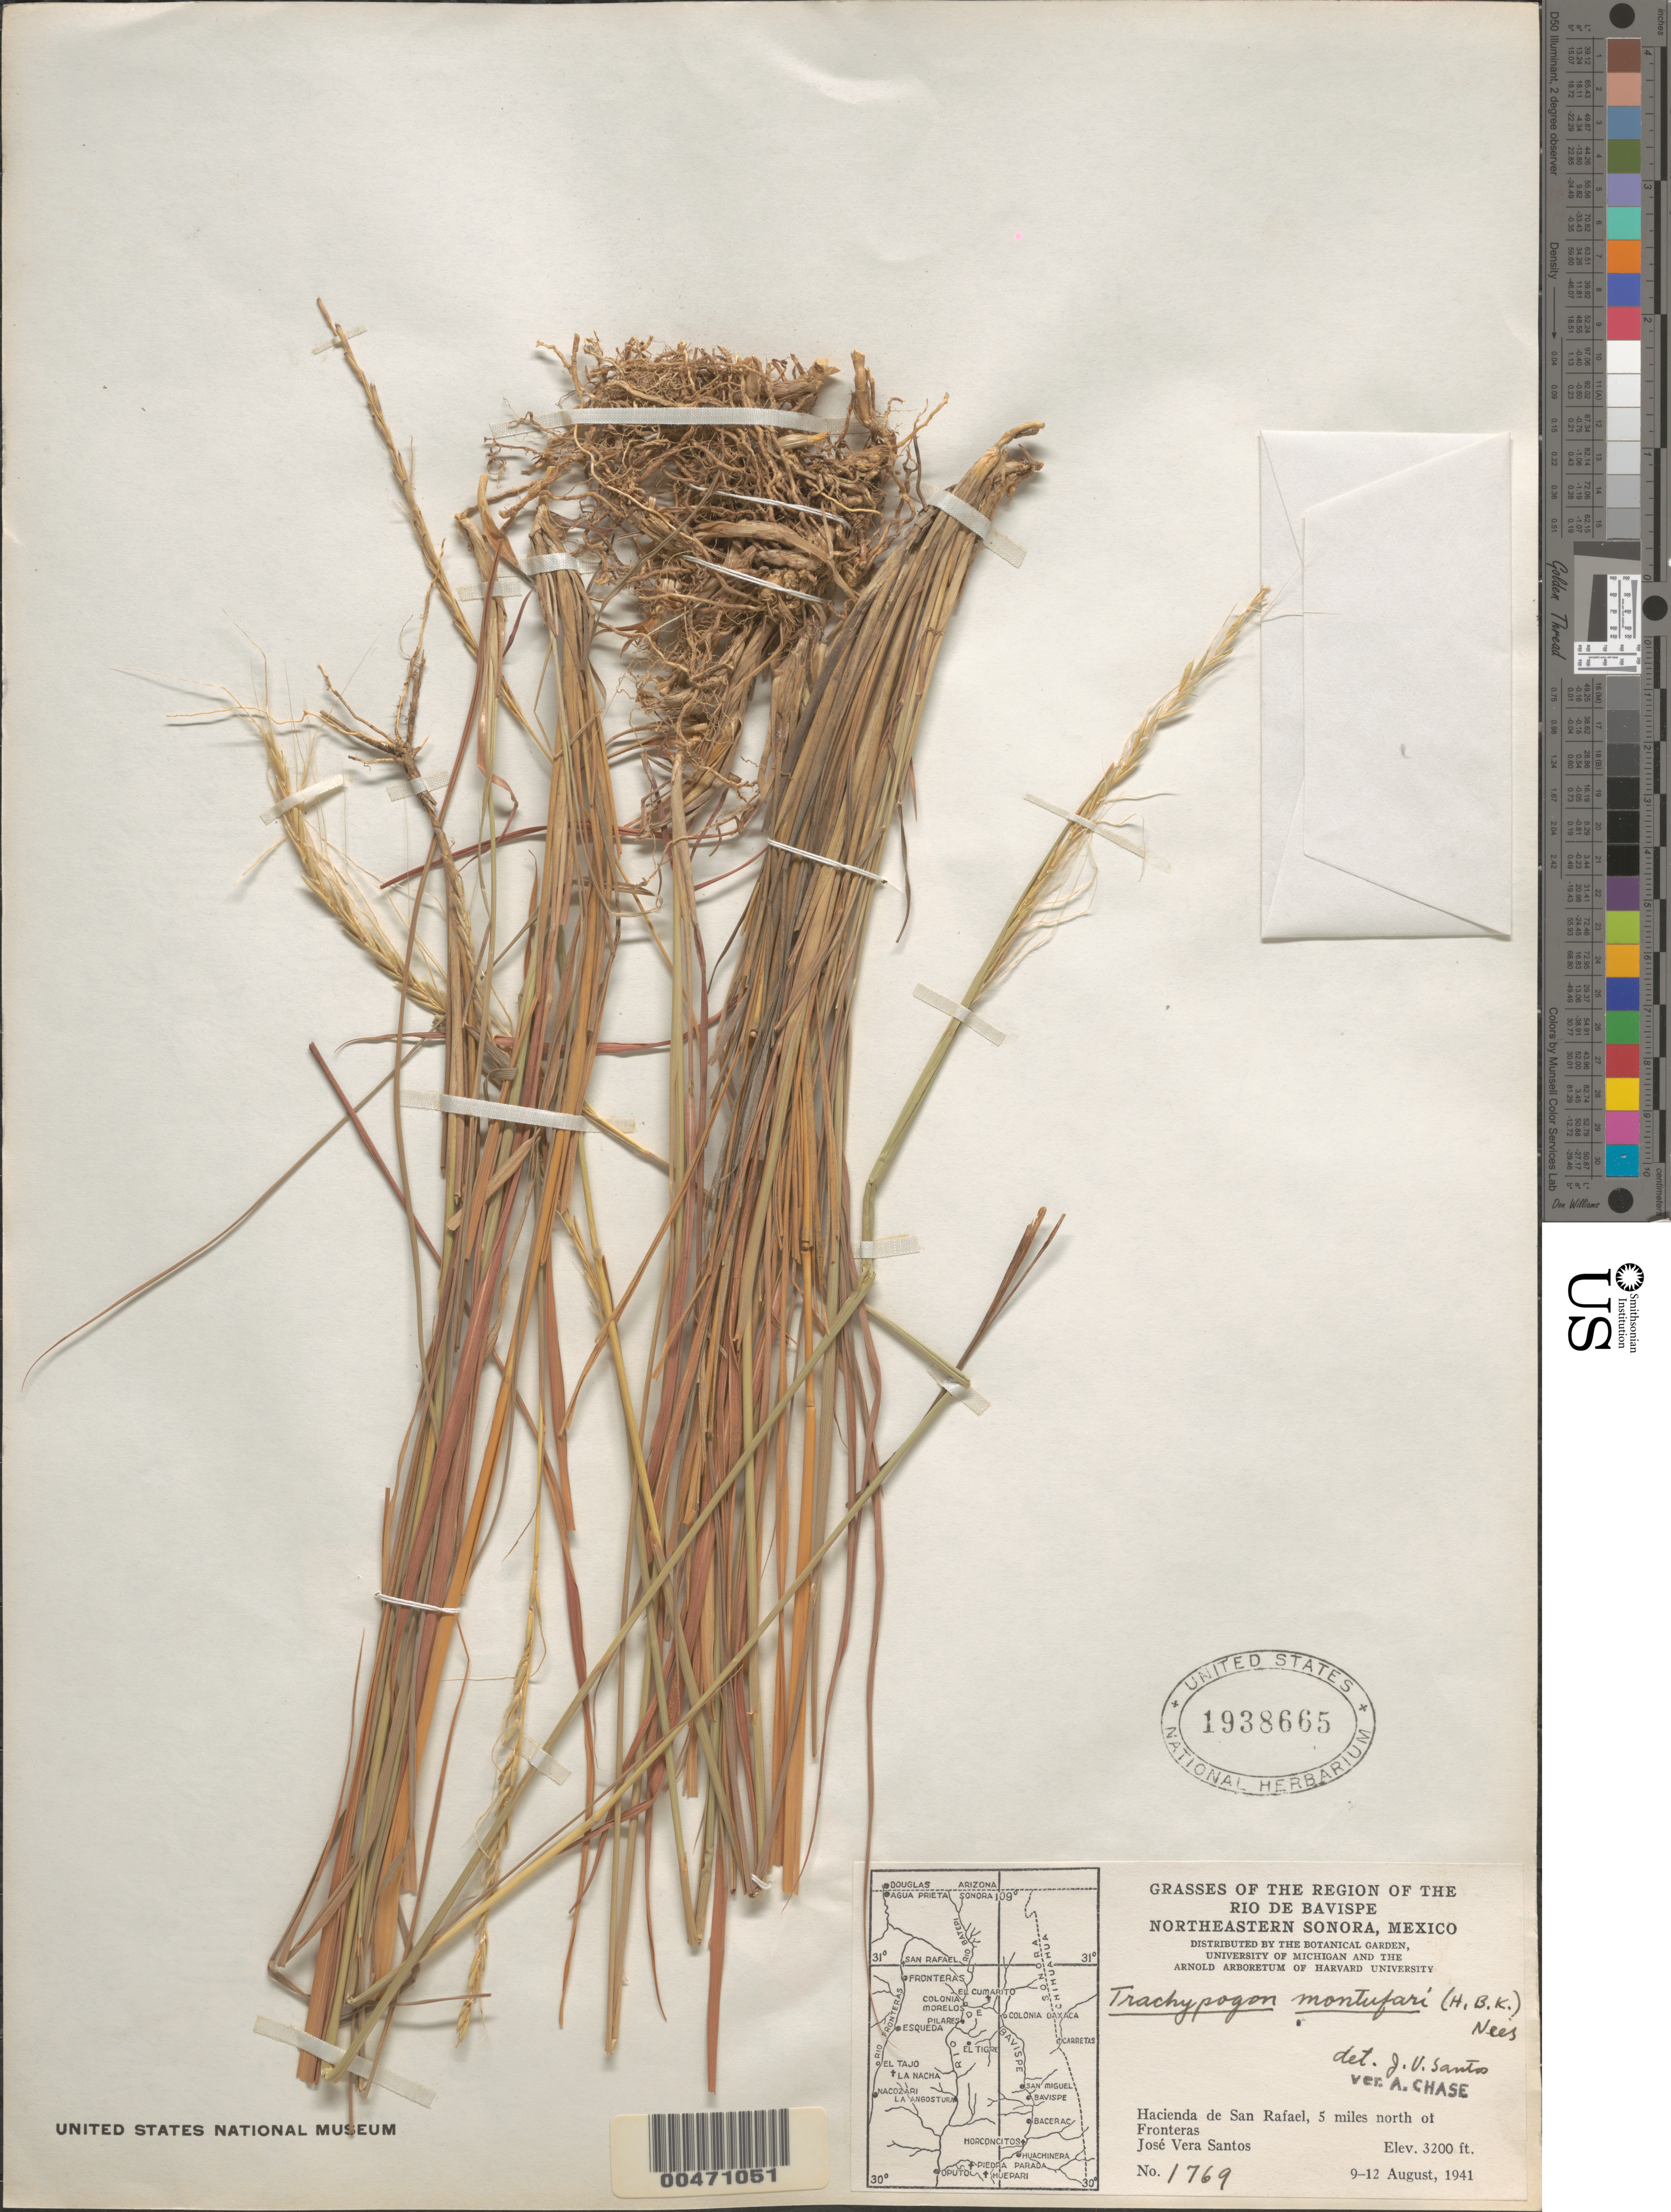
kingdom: Plantae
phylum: Tracheophyta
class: Liliopsida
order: Poales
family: Poaceae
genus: Trachypogon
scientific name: Trachypogon secundus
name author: (J. Presl) Scribn.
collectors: J. V. Santos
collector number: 1769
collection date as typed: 9 Aug 1941 to 12 Aug 1941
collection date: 1941-08-09/1941-08-12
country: Mexico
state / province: Sonora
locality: Region of the Rio de Bavispe, NE Sonora, Hacienda de San Rafael, 5 mi N of Fronteras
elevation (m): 975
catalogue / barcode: US 1938665